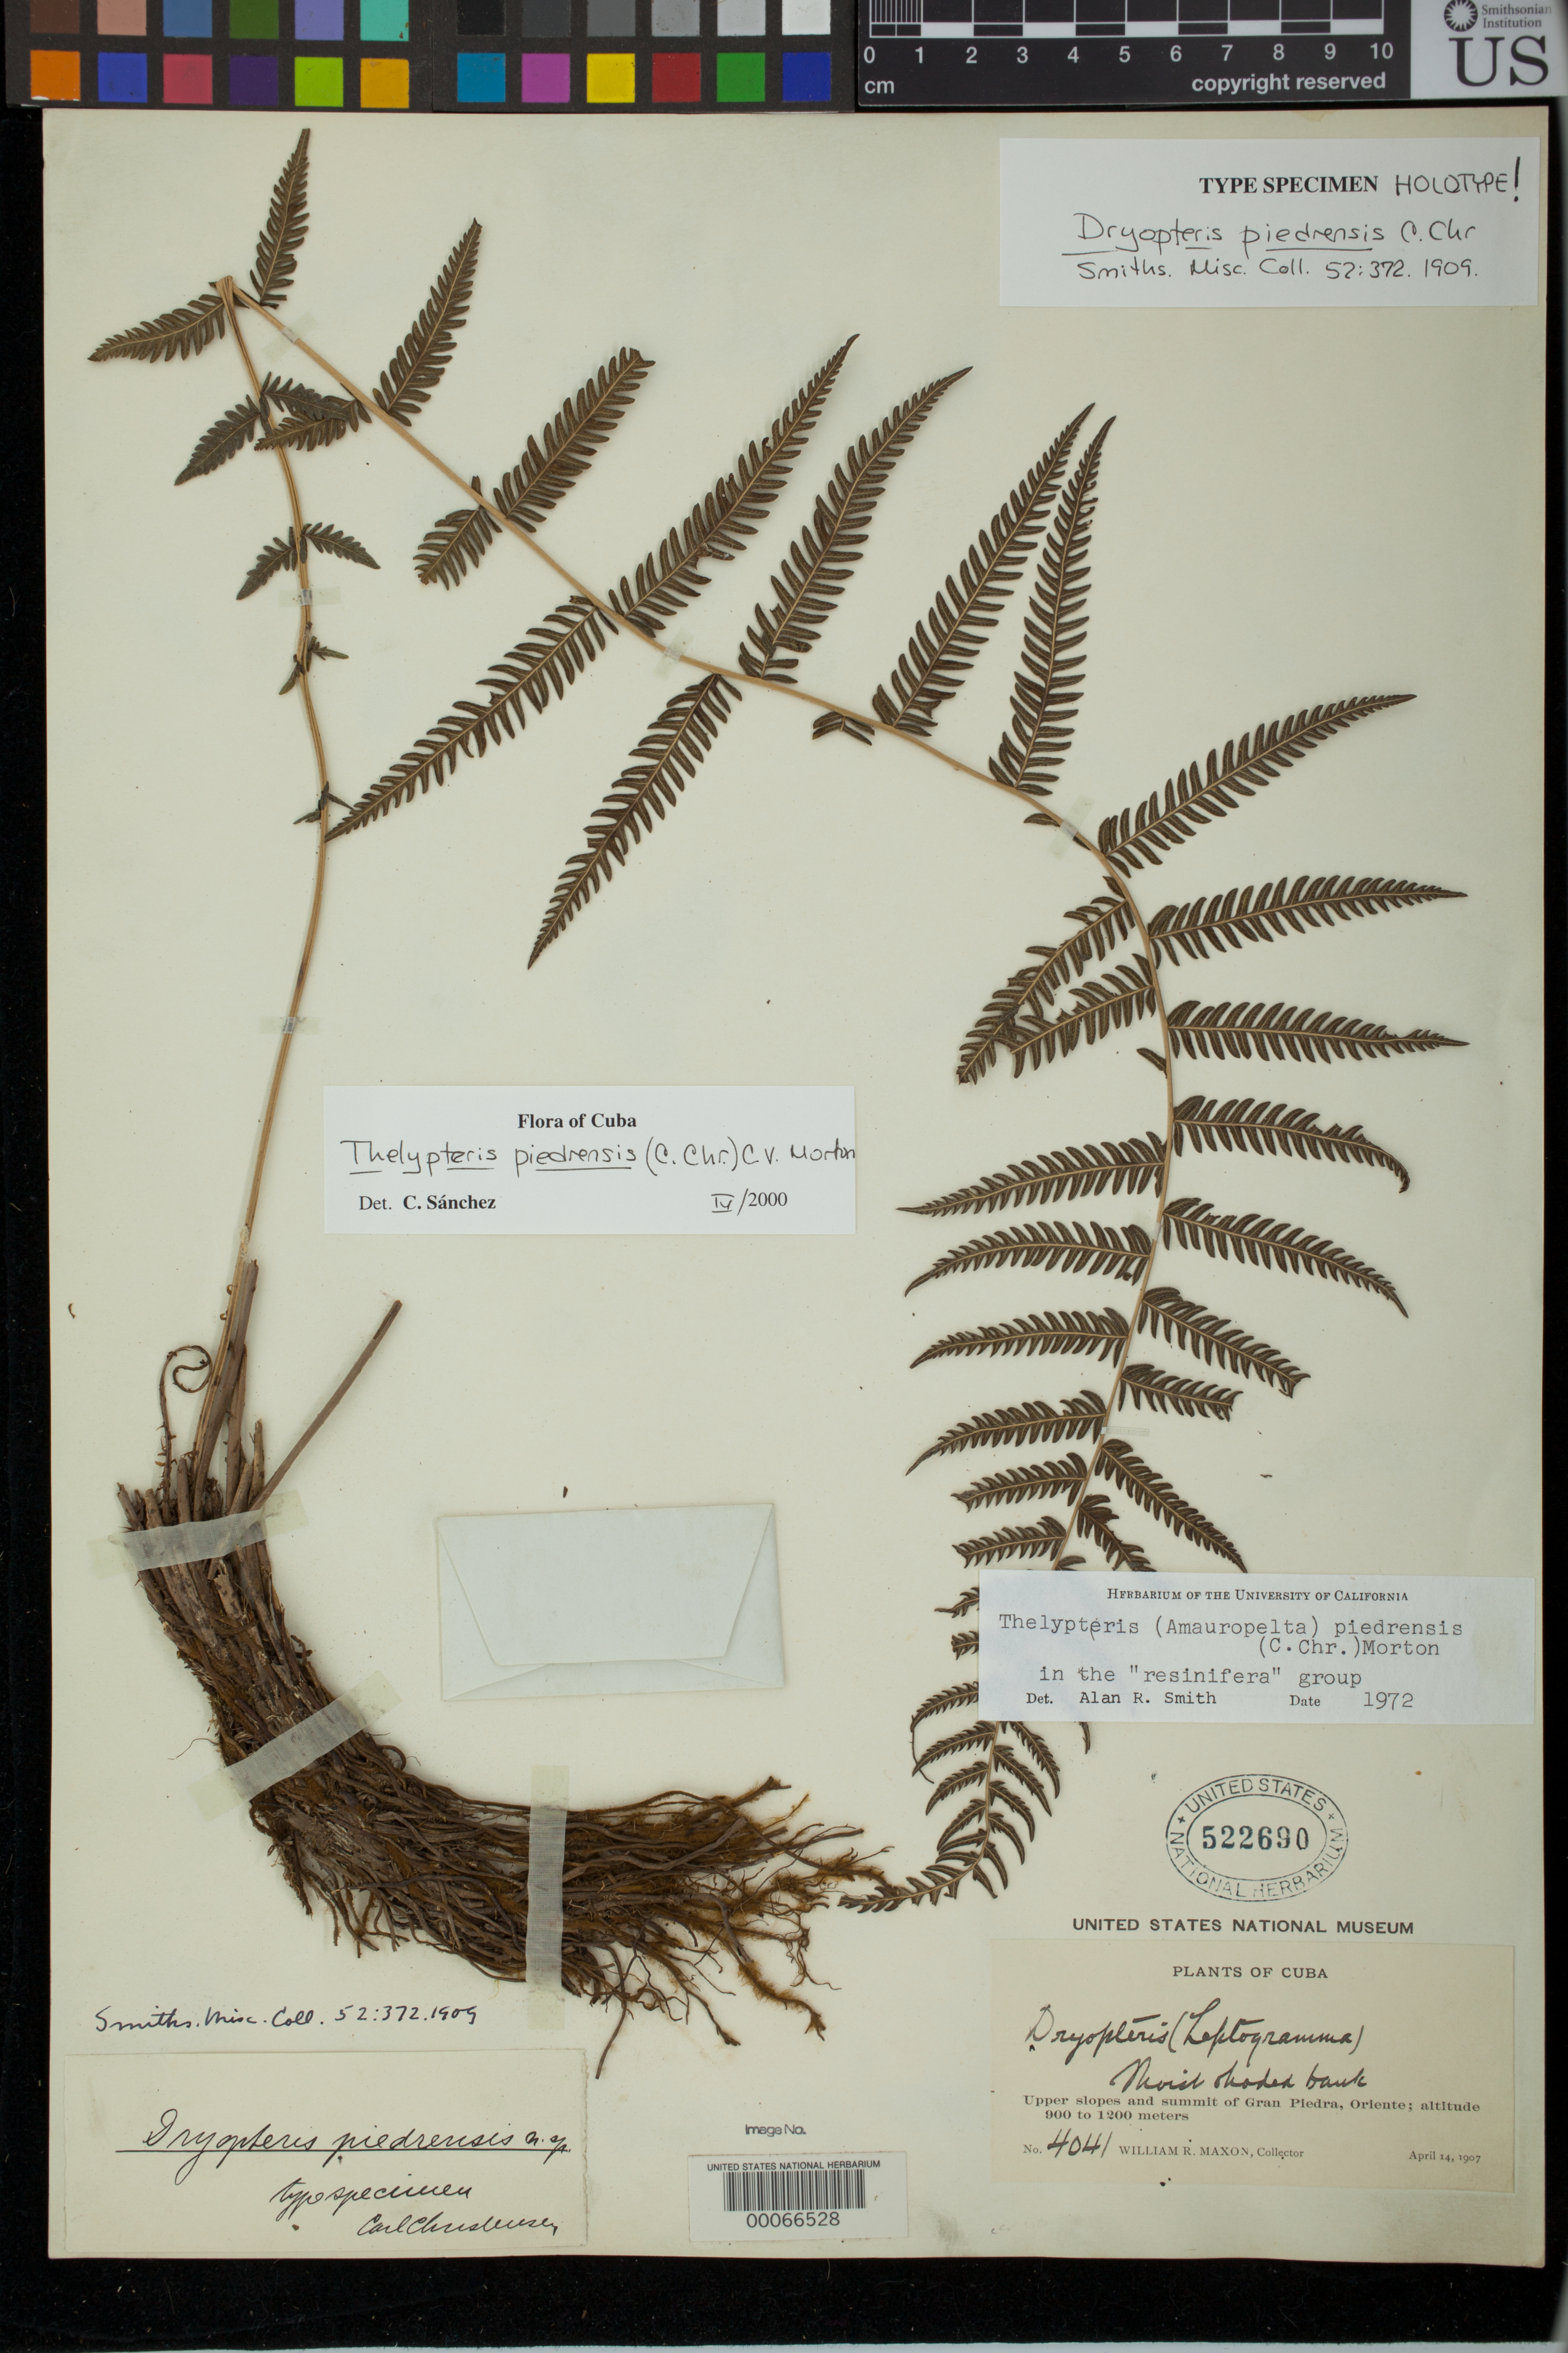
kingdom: Plantae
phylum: Tracheophyta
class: Polypodiopsida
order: Polypodiales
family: Dryopteridaceae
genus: Dryopteris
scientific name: Dryopteris piedrensis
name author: C. Chr.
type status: Holotype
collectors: W. R. Maxon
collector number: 4041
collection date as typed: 14 Apr 1907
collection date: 1907-04-14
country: Cuba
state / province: Oriente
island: Greater Antilles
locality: Upper slopes and summit of Gran Piedra, Oriente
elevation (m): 900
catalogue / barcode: US 522690